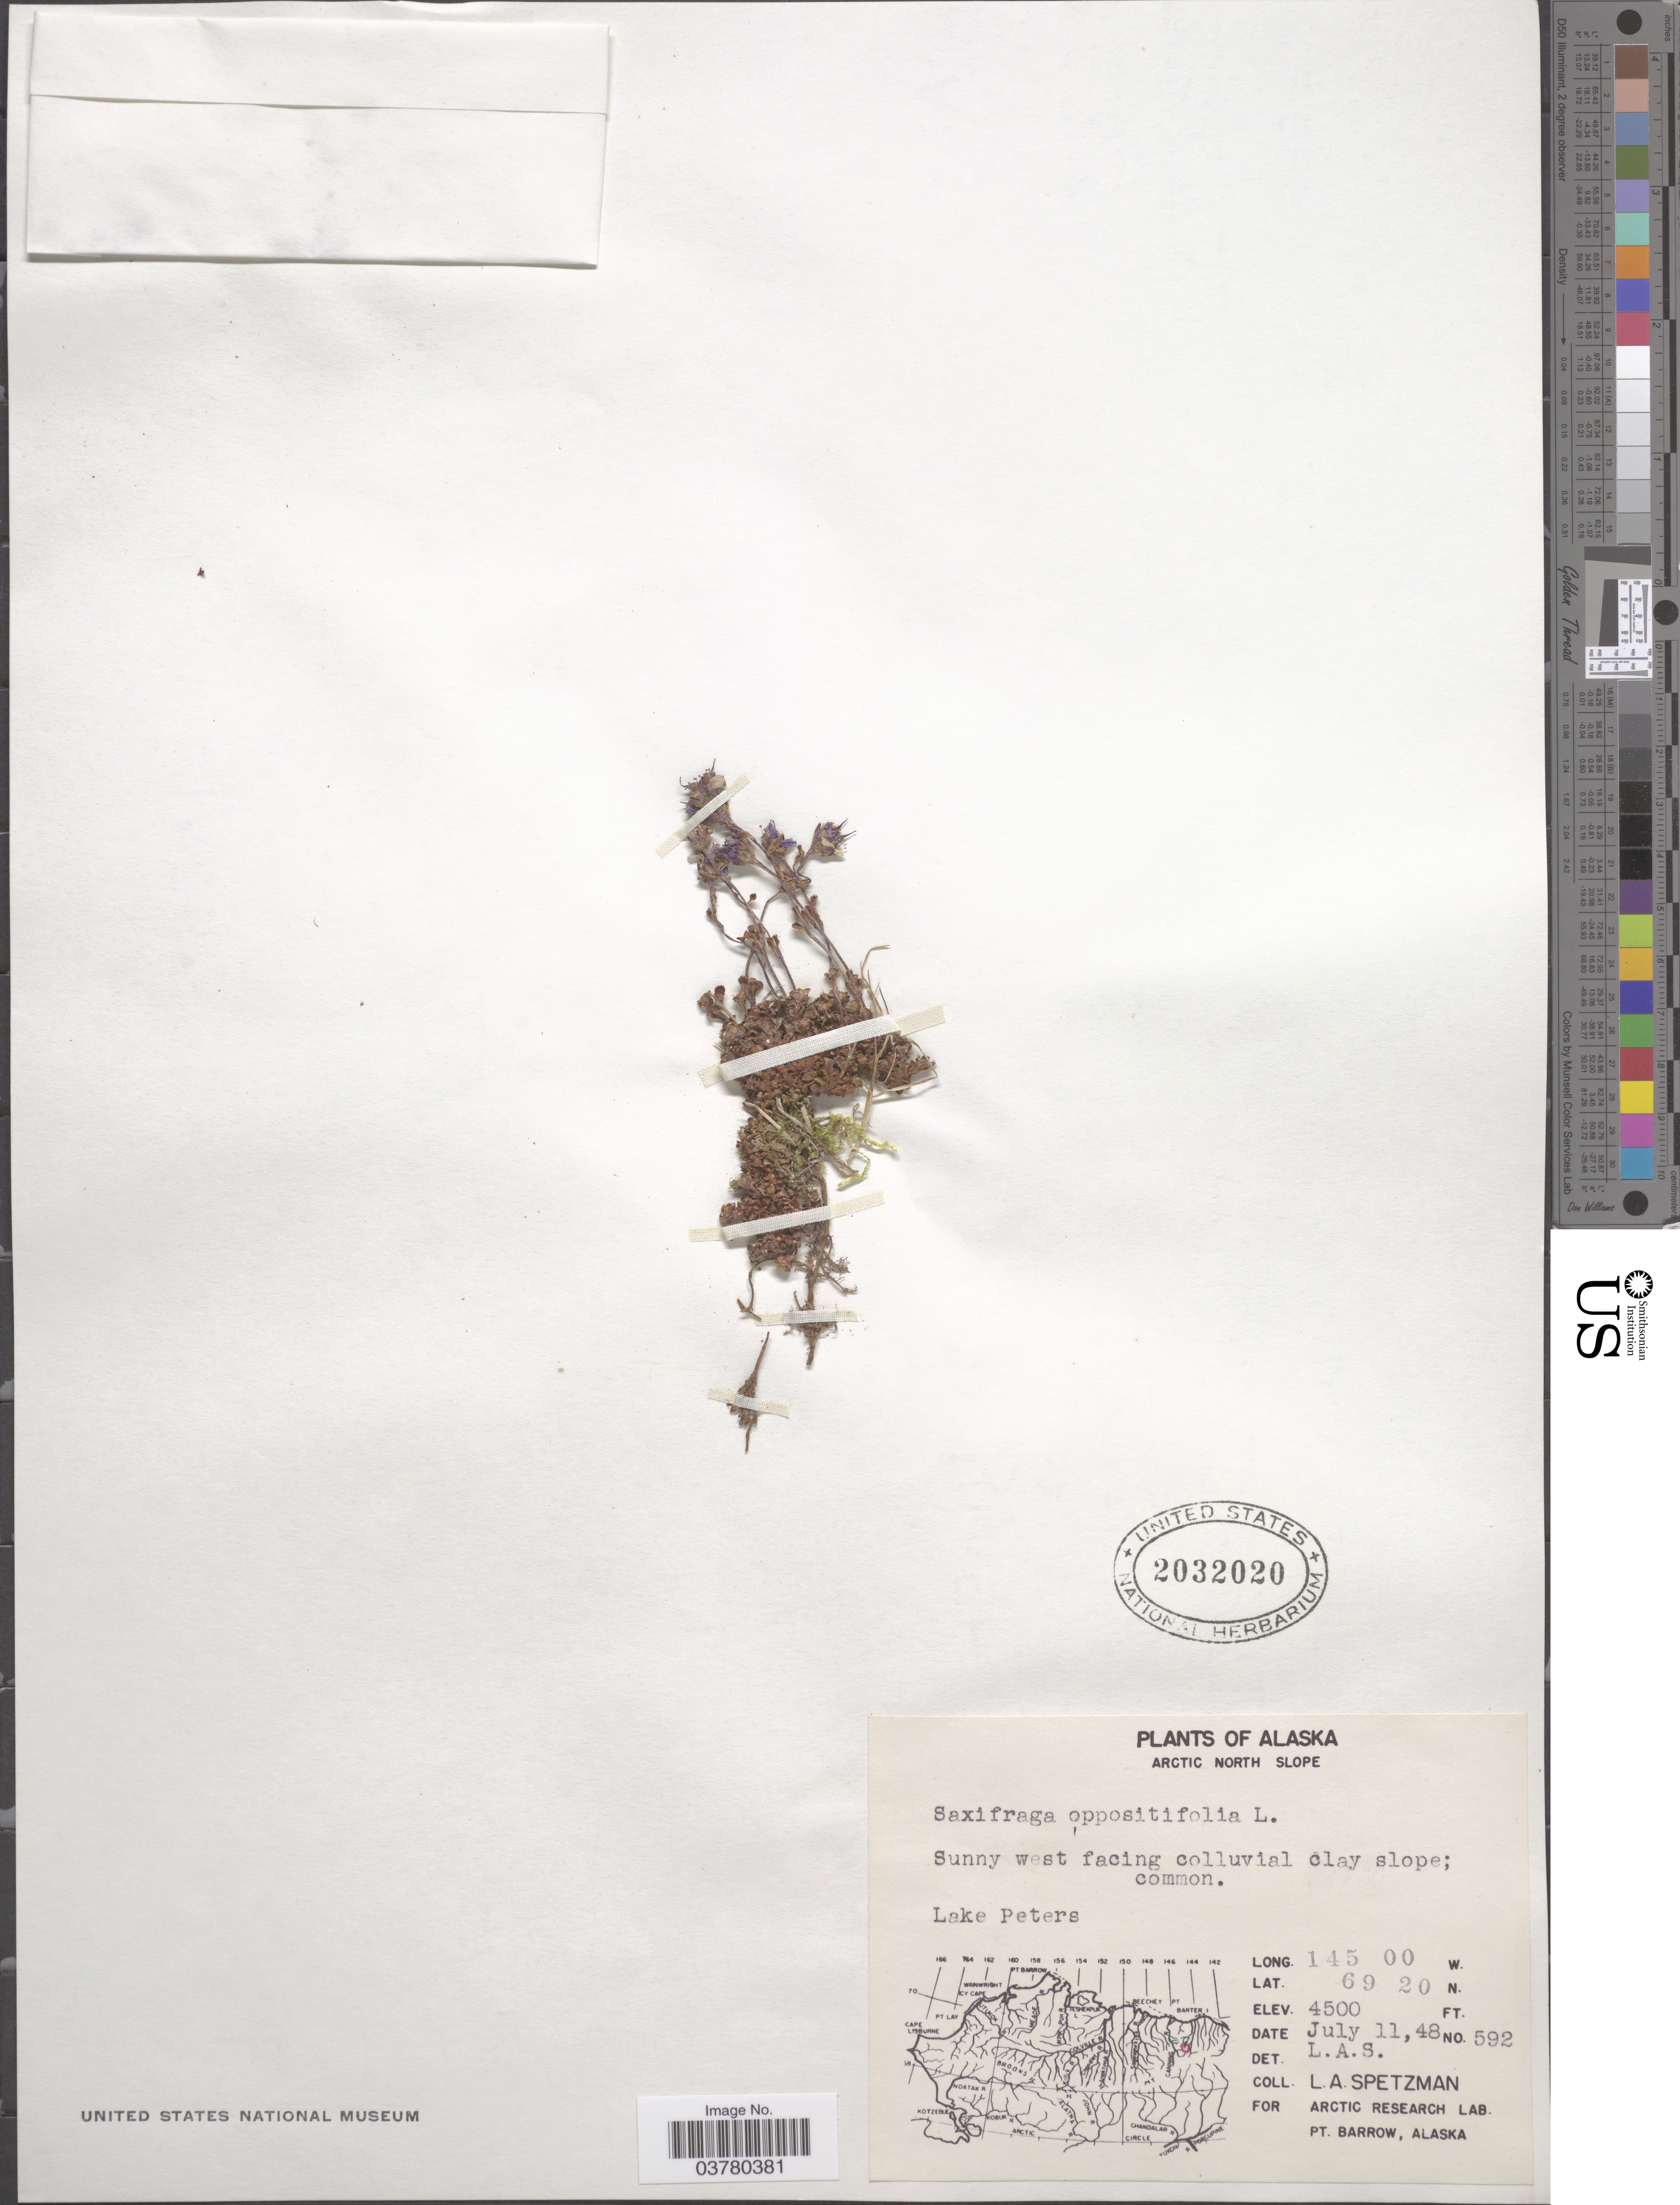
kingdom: Plantae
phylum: Tracheophyta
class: Magnoliopsida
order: Saxifragales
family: Saxifragaceae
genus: Saxifraga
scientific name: Saxifraga oppositifolia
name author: L.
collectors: L. Spetzman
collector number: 592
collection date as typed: Transcribed d/m/y: 11/7/48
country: United States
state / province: Alaska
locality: Arctic North Slope. Sunny west facing colluvial clay slope. Lake Peters.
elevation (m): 1372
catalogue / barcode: US 2032020